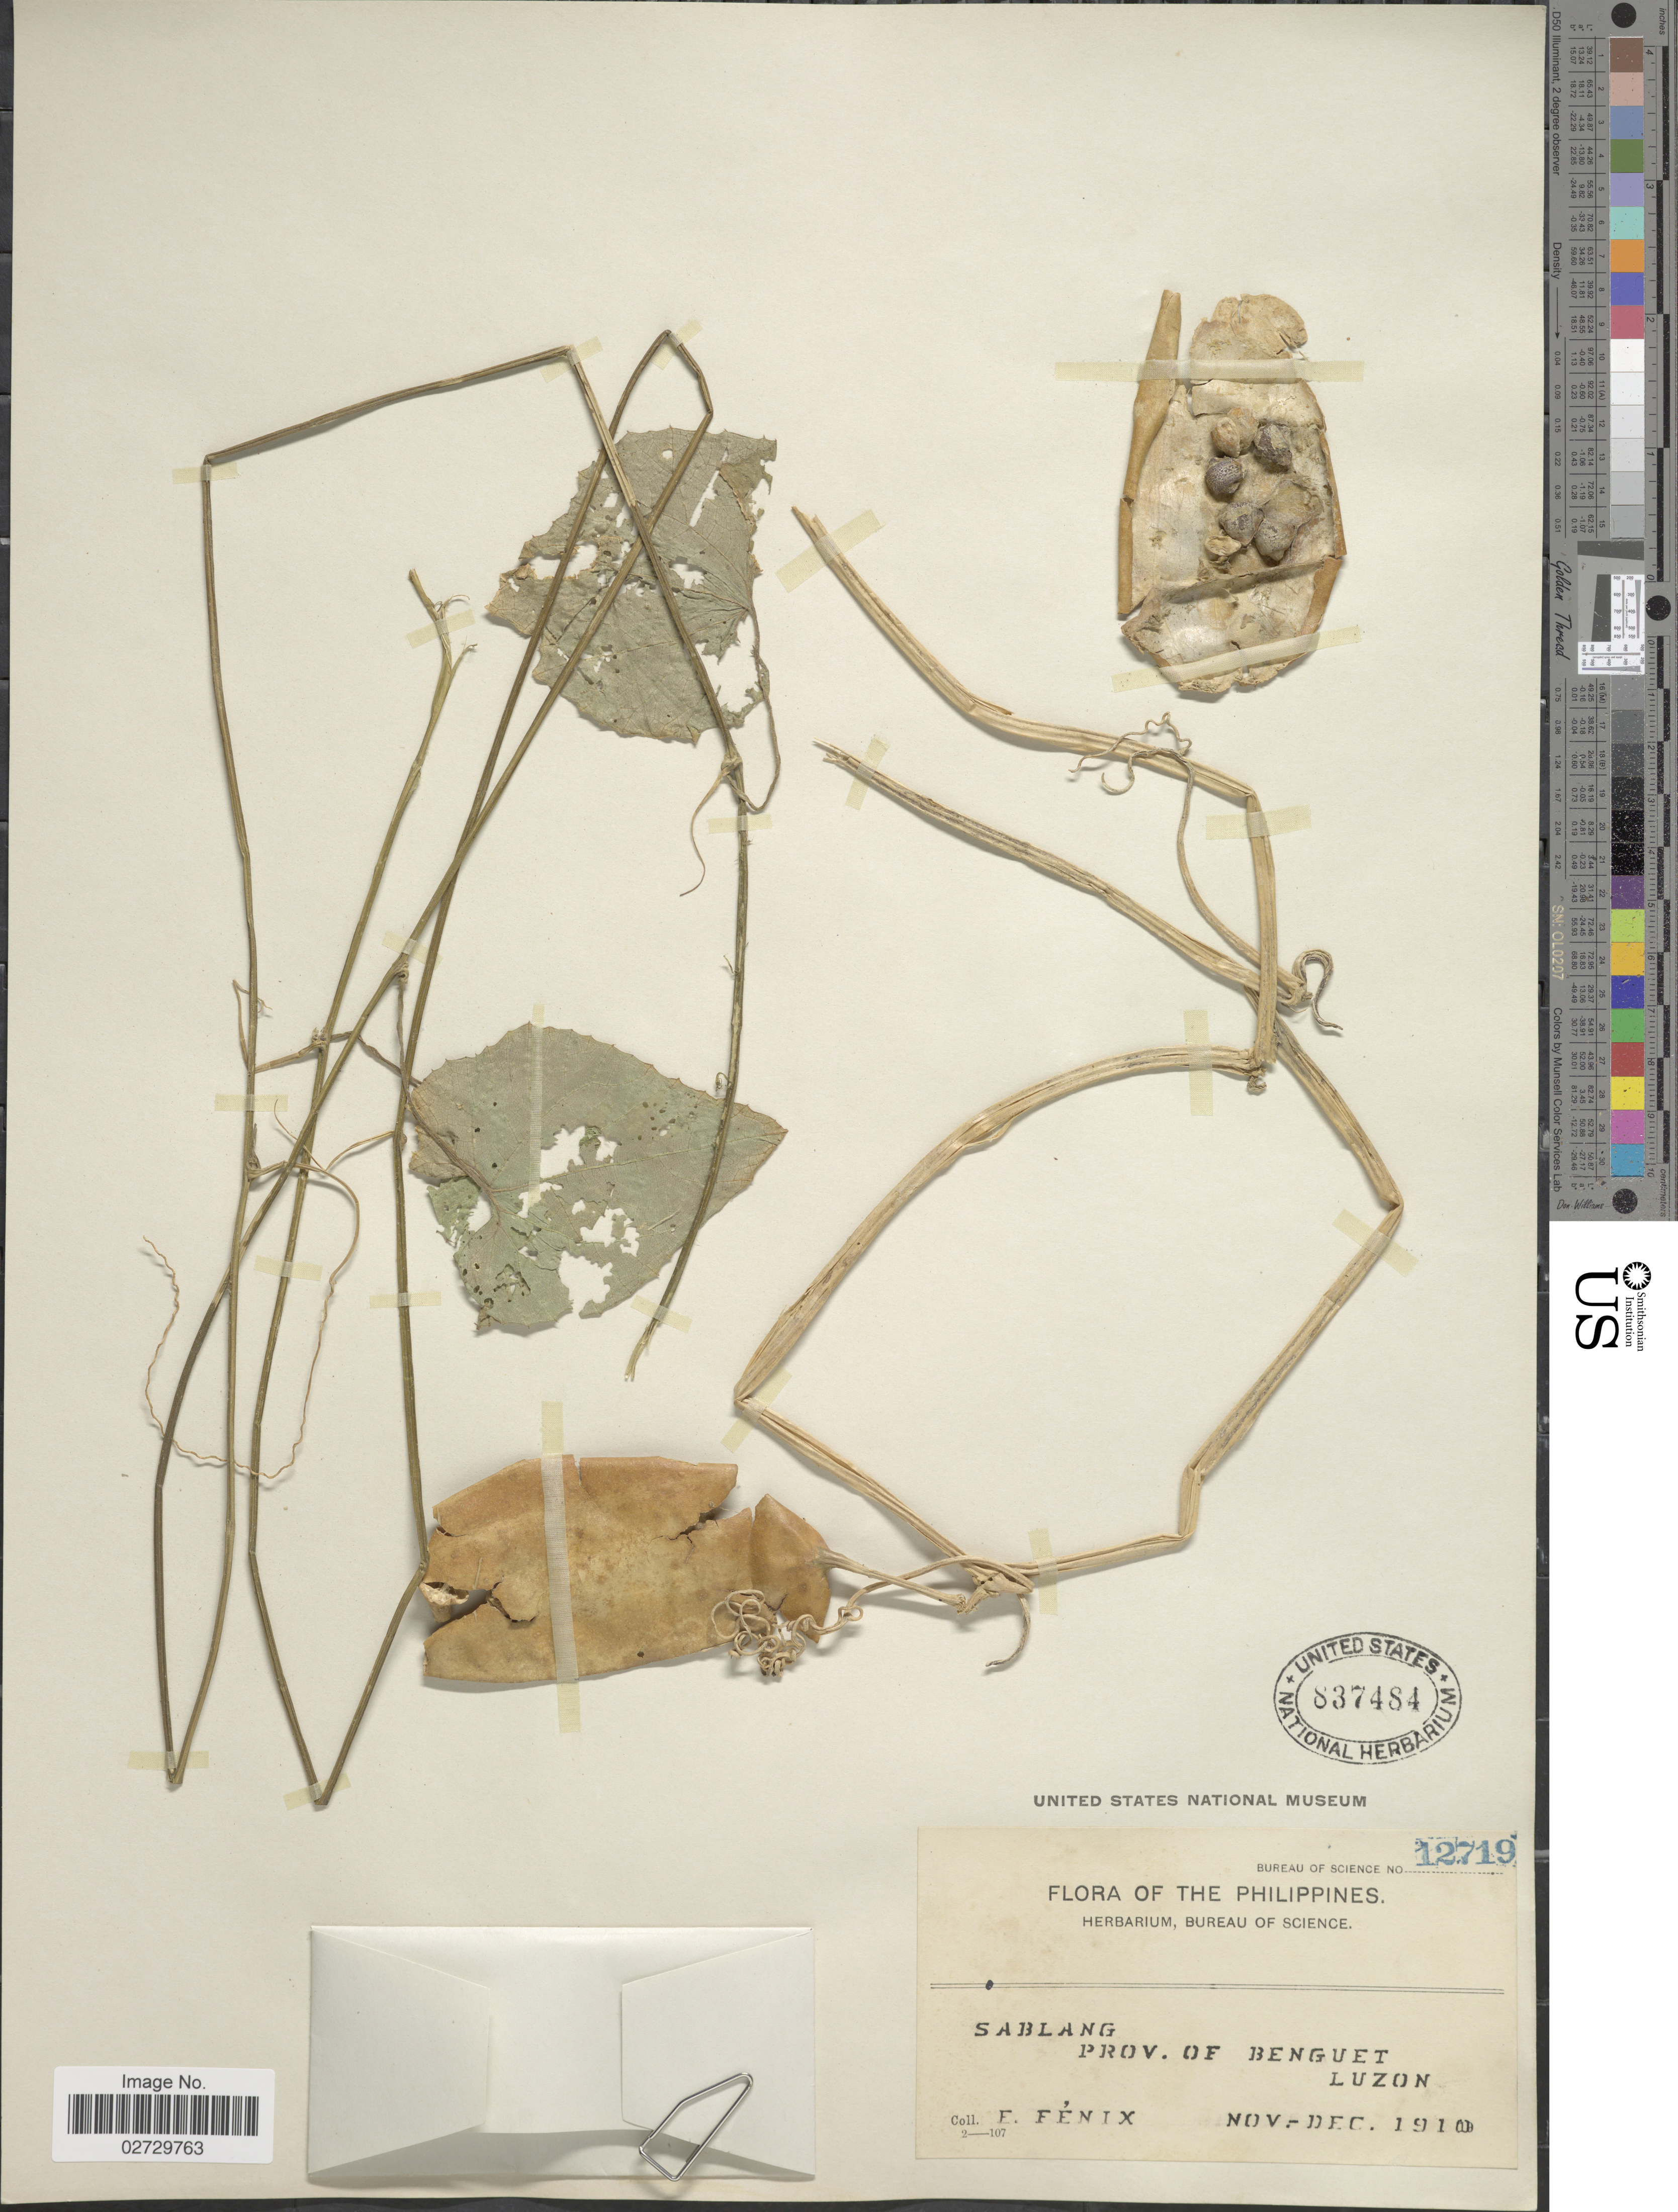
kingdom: Plantae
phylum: Tracheophyta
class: Magnoliopsida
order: Cucurbitales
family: Cucurbitaceae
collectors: E. Fénix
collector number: Bureau of Science 12719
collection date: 1910-11/1910-12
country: Philippines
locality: Sablang, Prov. of Benguet, Luzon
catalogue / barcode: US 837484